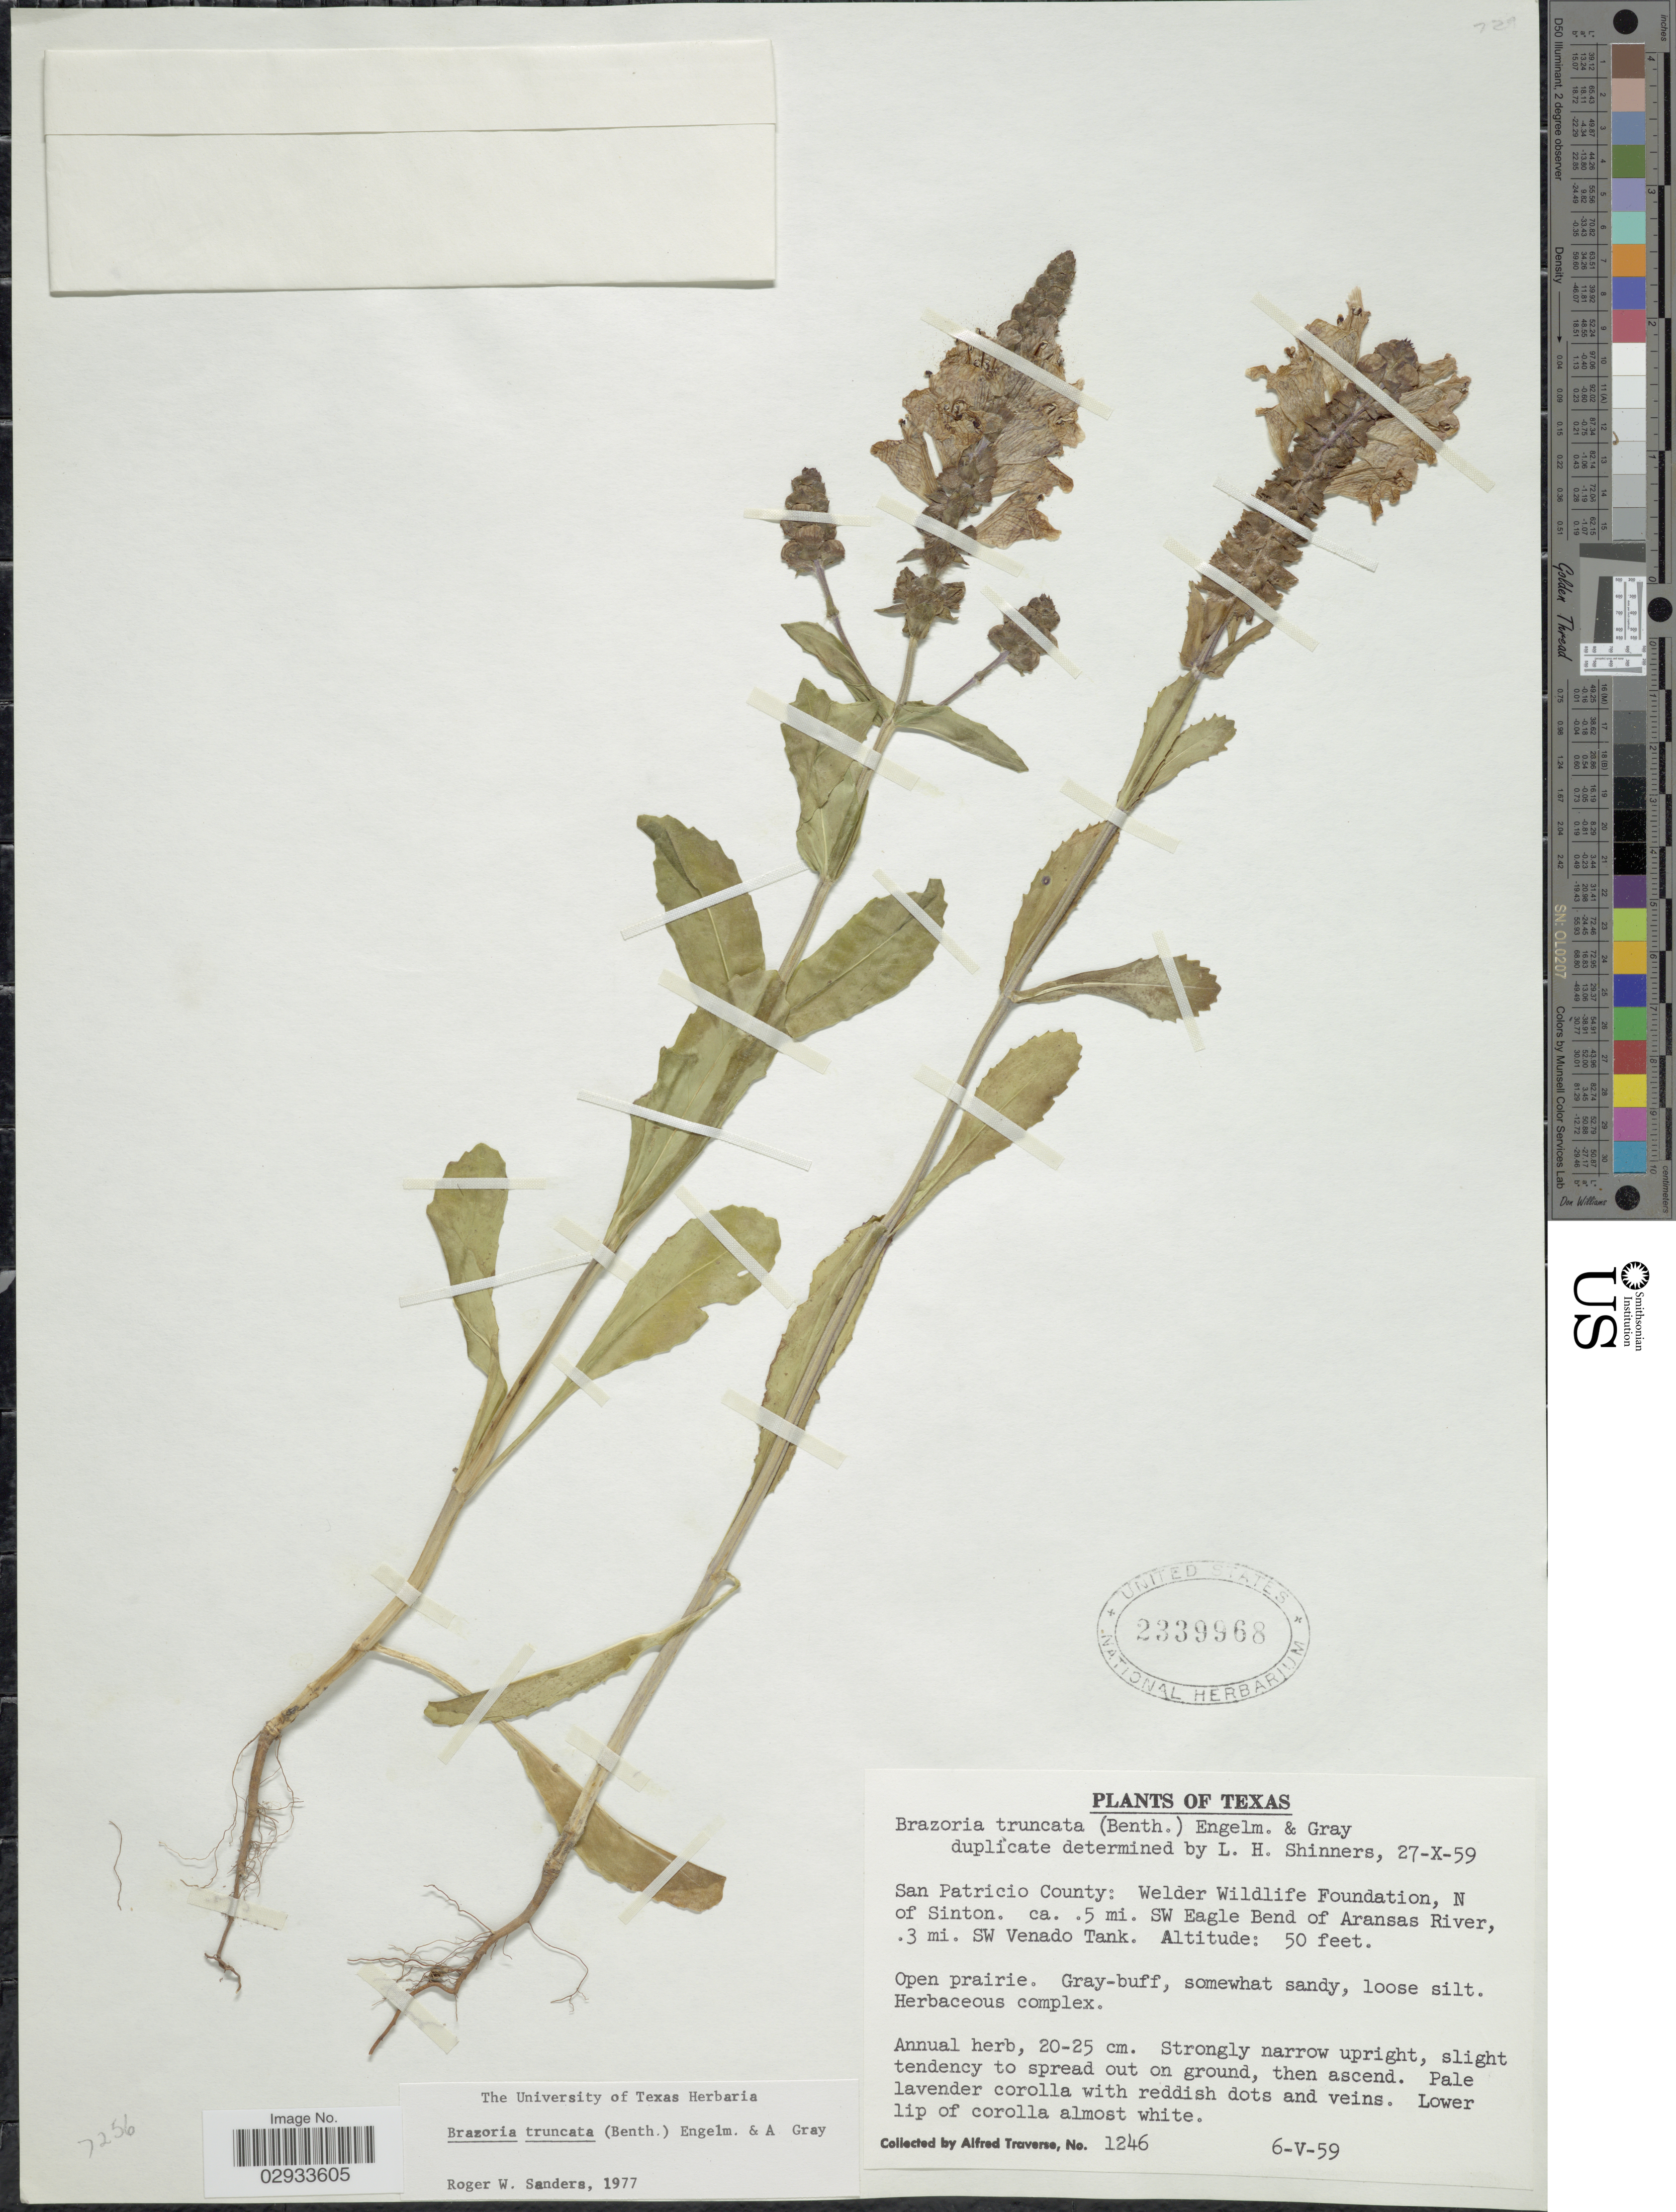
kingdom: Plantae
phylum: Tracheophyta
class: Magnoliopsida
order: Lamiales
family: Lamiaceae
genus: Brazoria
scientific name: Brazoria truncata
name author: (Benth.) Engelm. & A. Gray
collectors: A. Traverse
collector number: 1246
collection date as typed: Transcribed d/m/y: 6/5/59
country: United States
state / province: Texas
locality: San Patricio County: Welder Wildlife Foundation, N of Sinton, ca. 5 mi. SW Eagle Bend of Aransas River, 3 mi. SW Venado Tank.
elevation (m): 15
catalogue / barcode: US 2339968